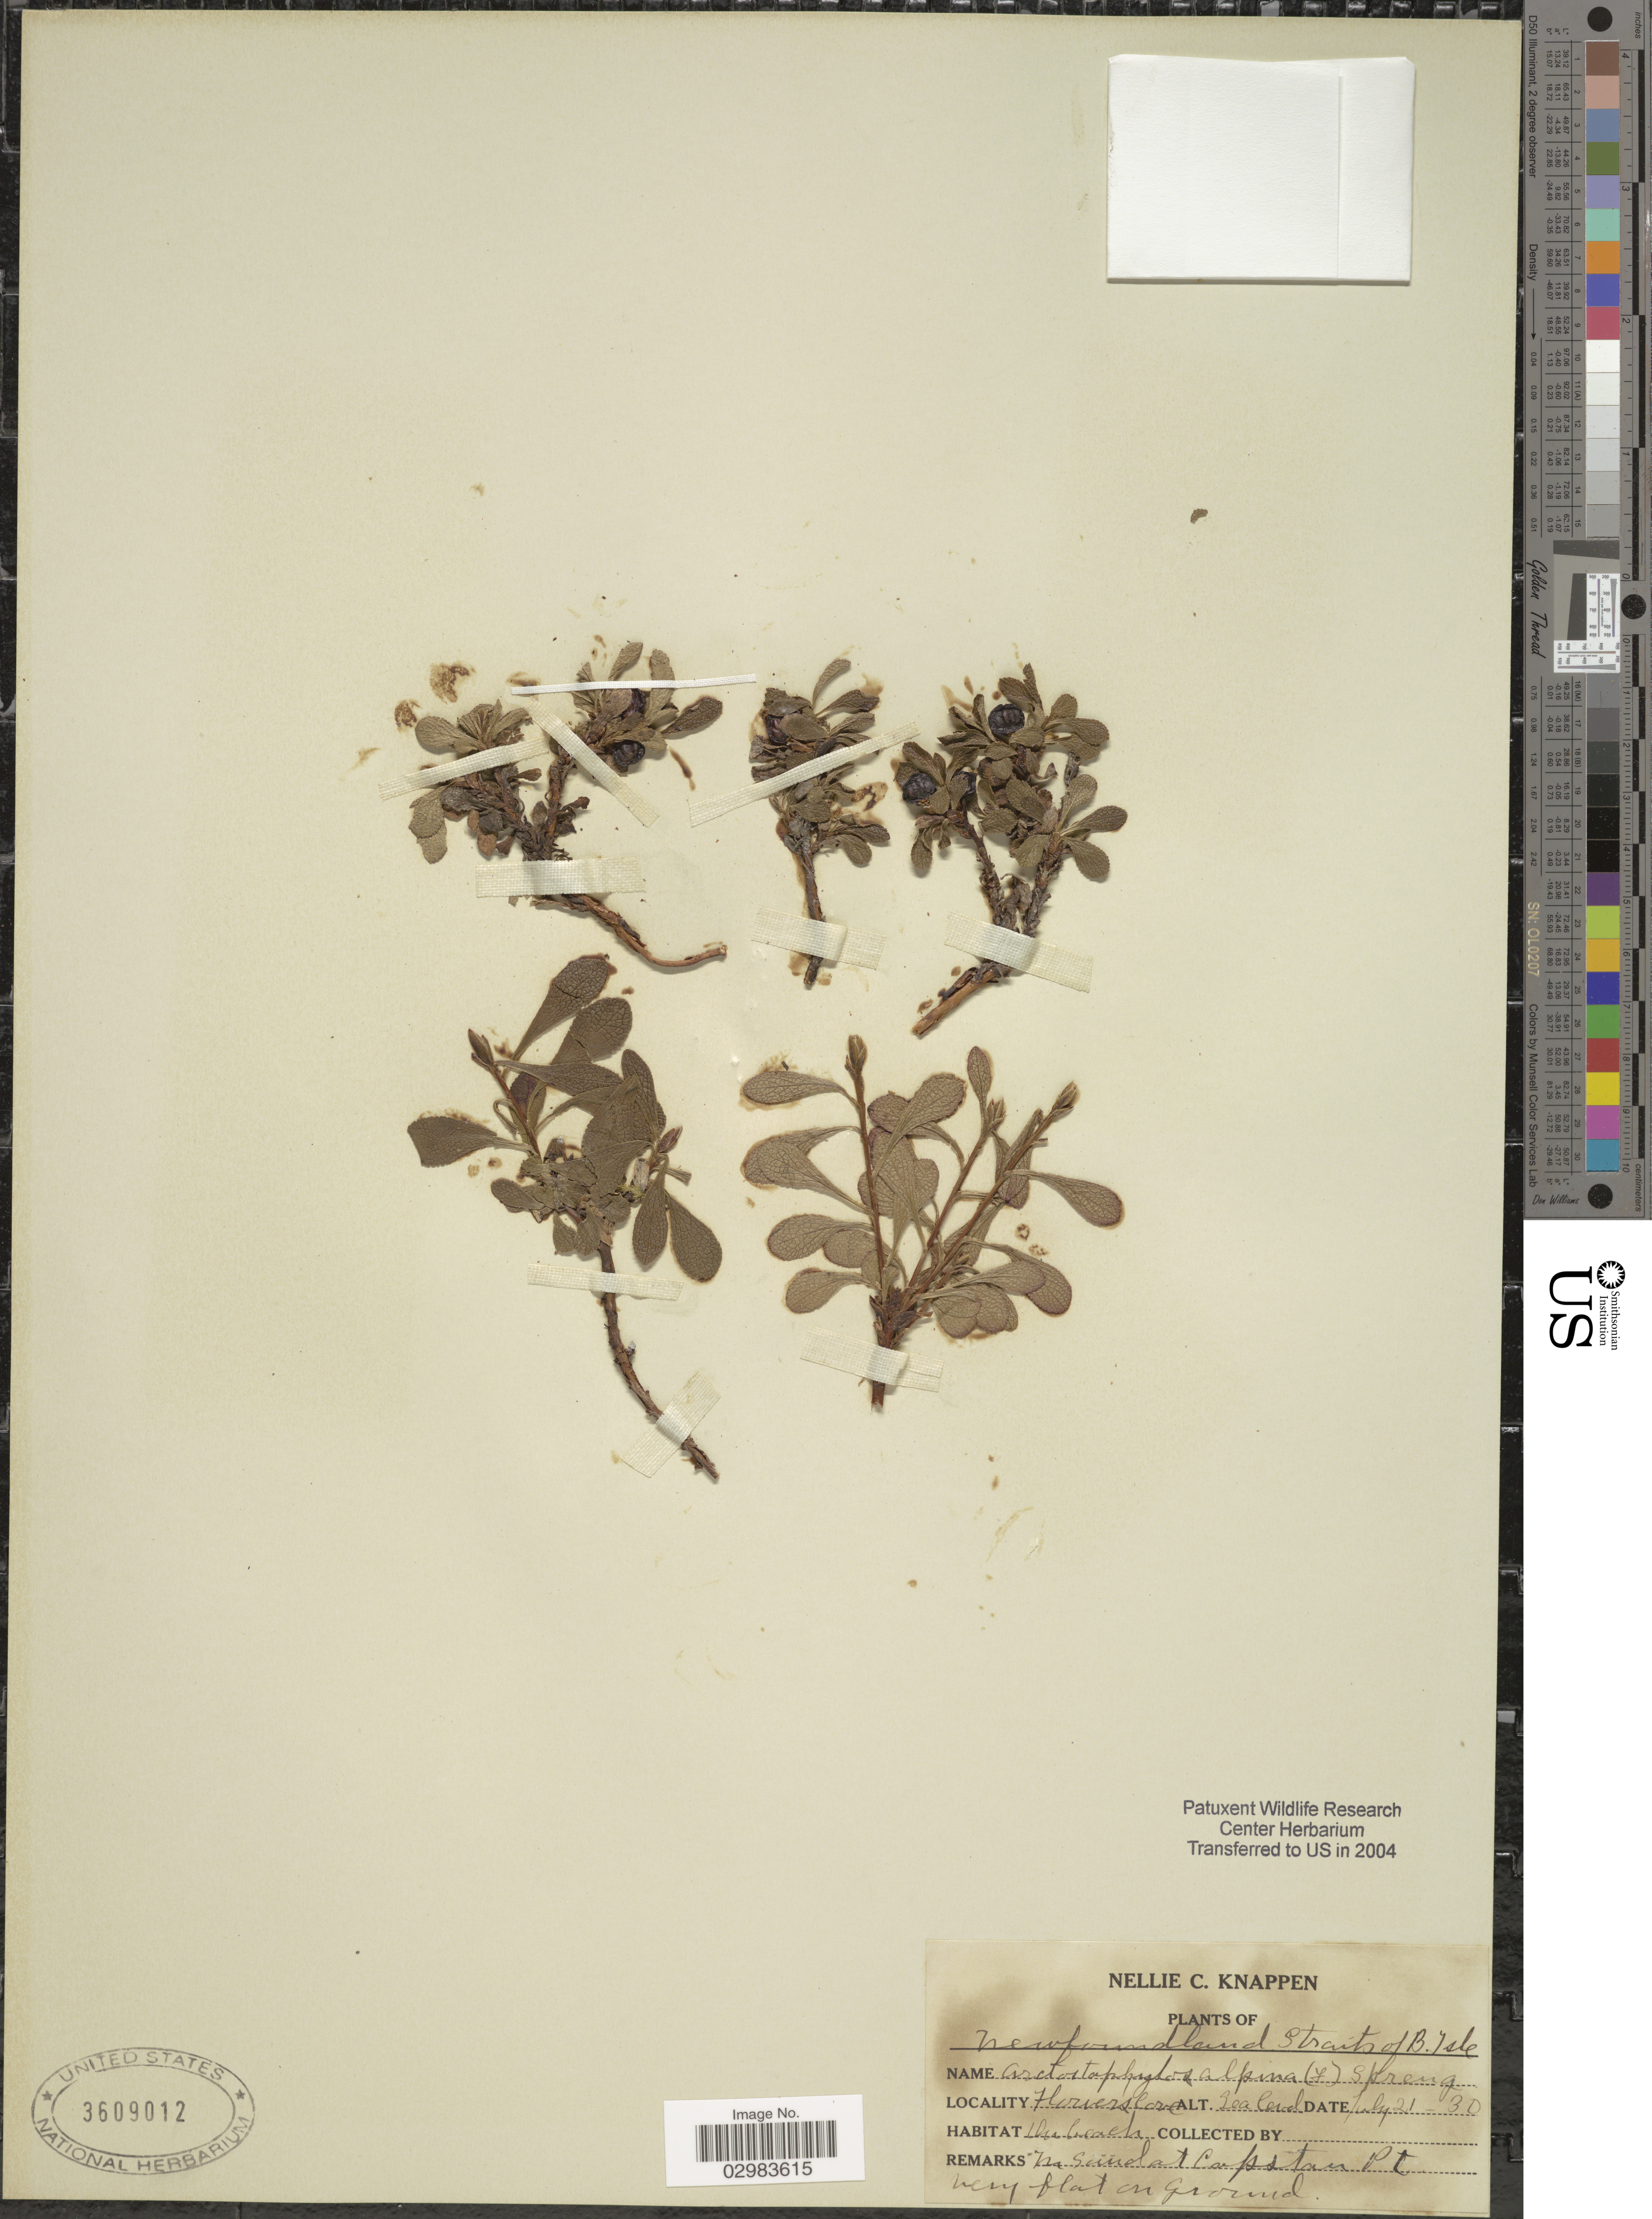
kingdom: Plantae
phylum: Tracheophyta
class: Magnoliopsida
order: Ericales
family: Ericaceae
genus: Arctostaphylos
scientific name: Arctostaphylos alpina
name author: (L.) Spreng.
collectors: N. Knappen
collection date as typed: Transcribed d/m/y: 21/7/30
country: Canada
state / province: Newfoundland and Labrador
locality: Newfoundland Straits of B. Isle, Flowers Cove.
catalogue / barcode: US 3609012